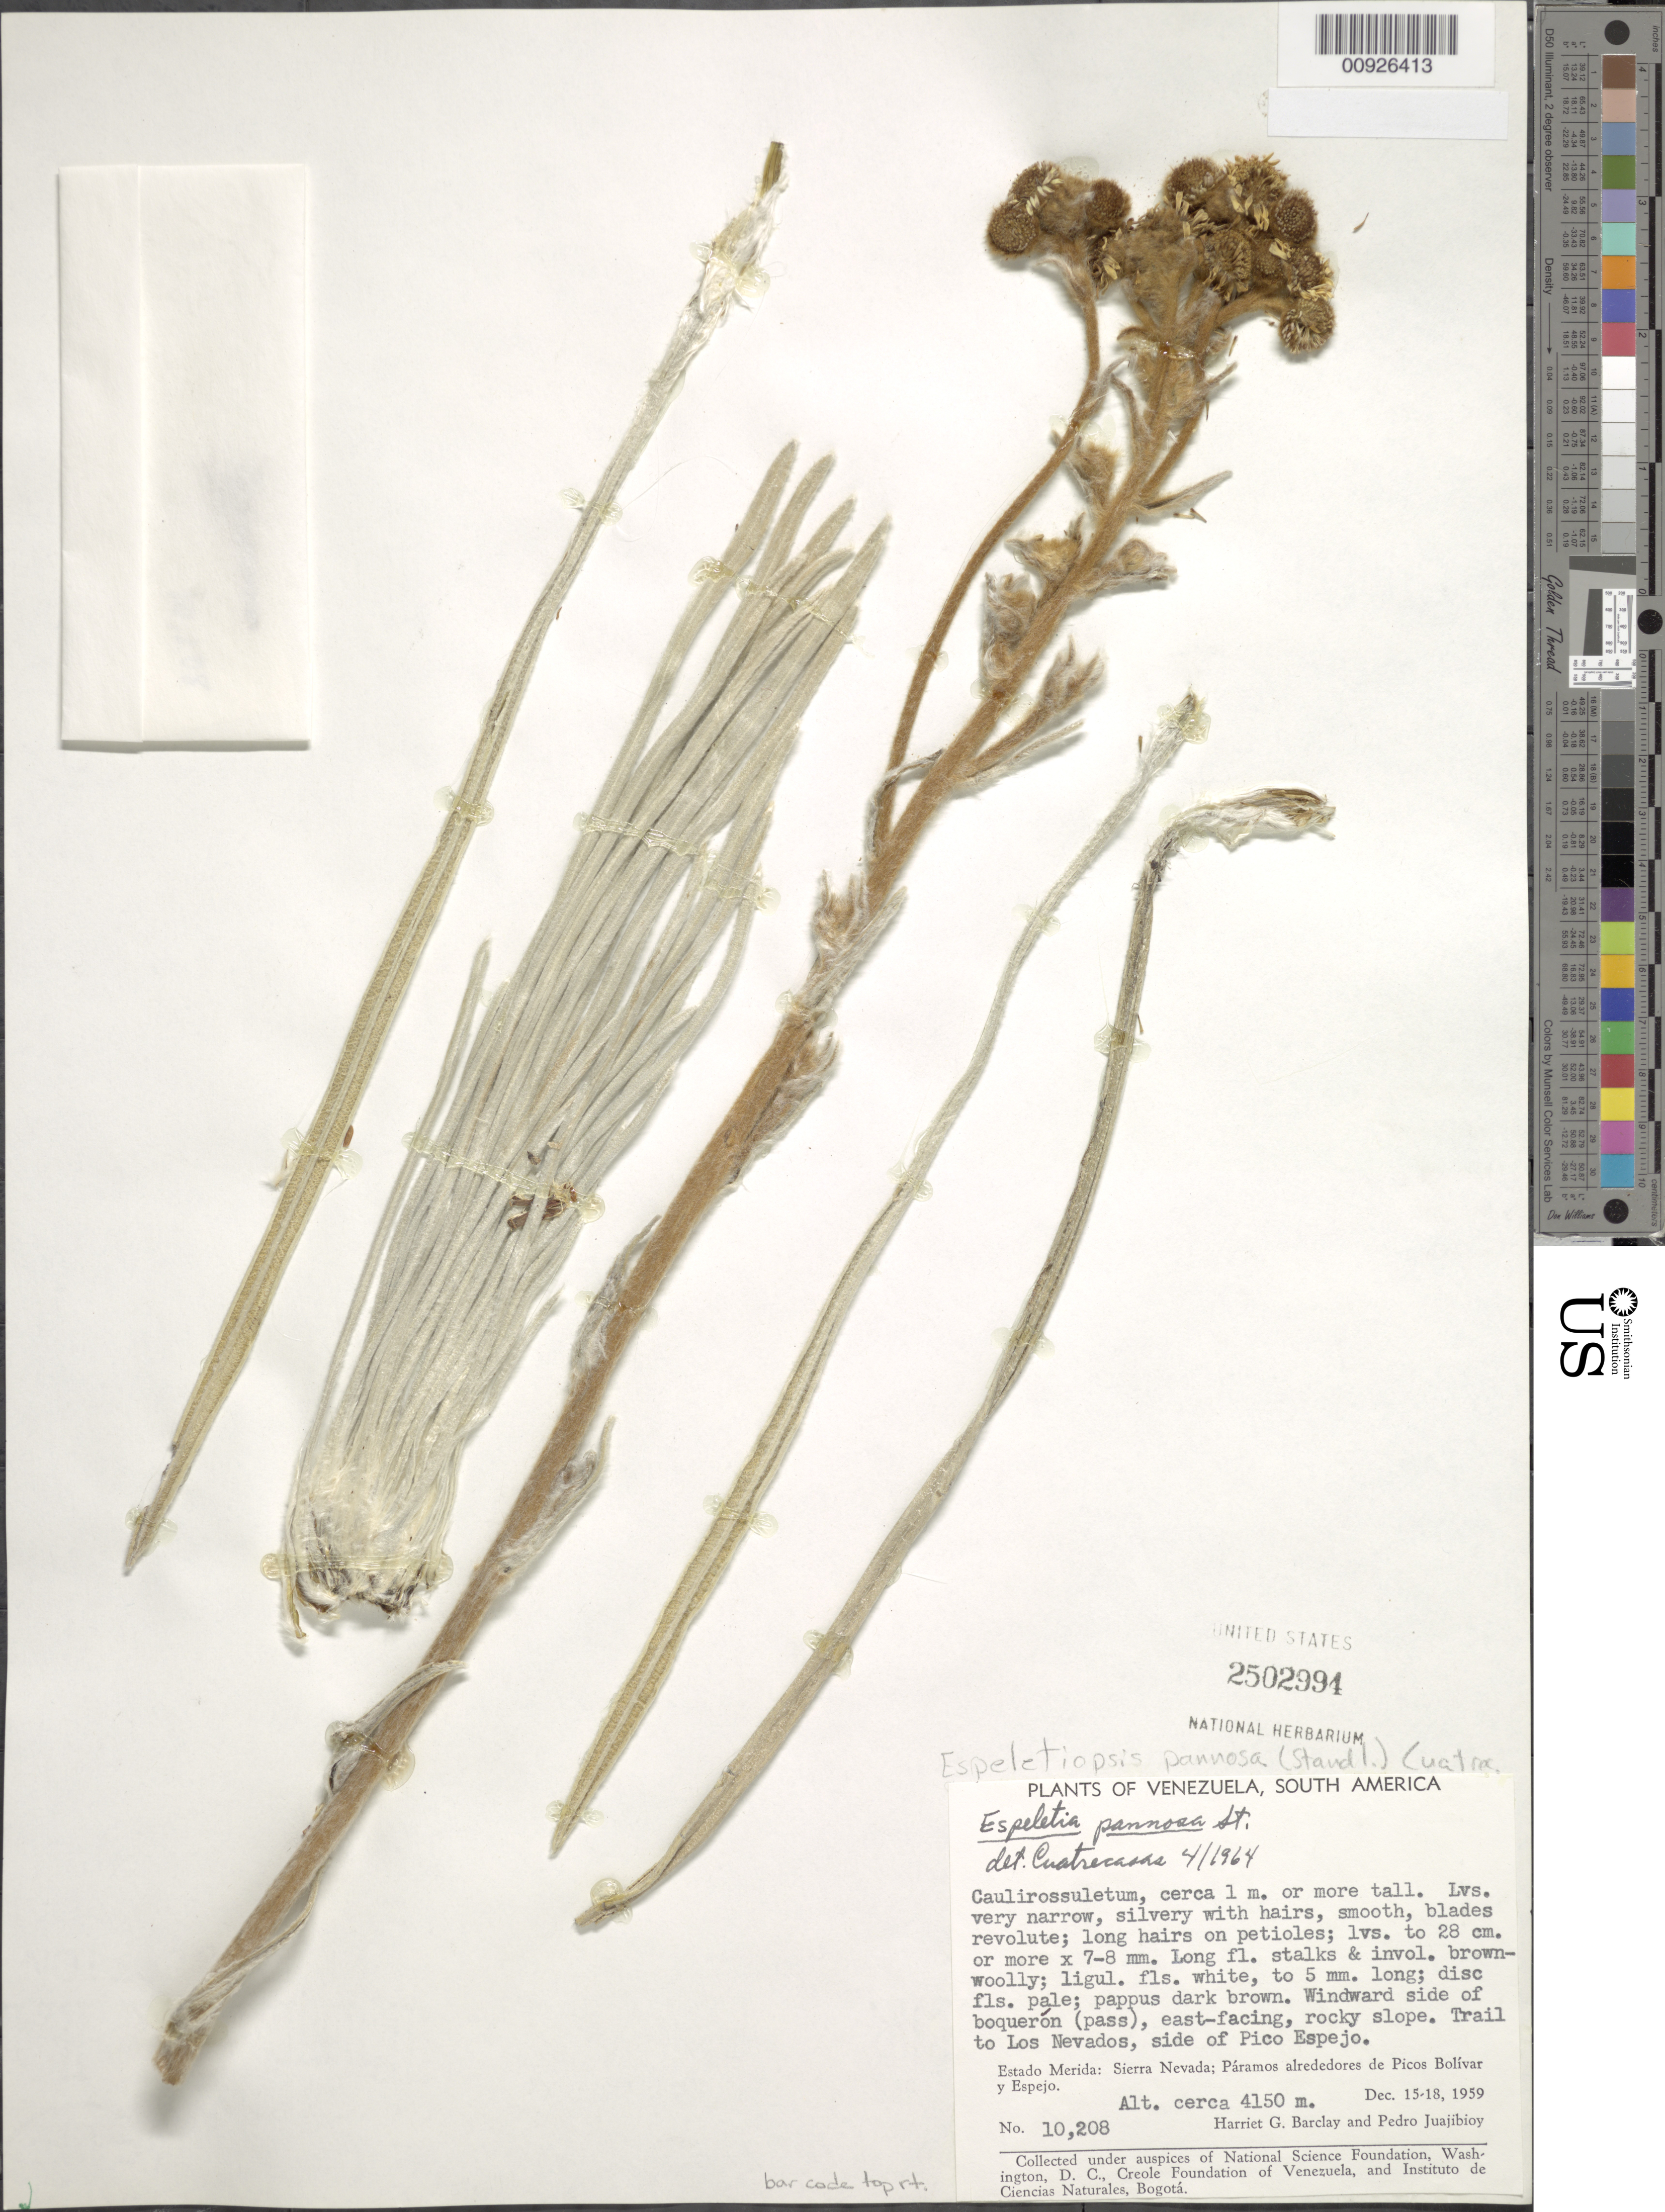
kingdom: Plantae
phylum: Tracheophyta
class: Magnoliopsida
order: Asterales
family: Asteraceae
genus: Espeletiopsis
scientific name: Espeletiopsis pannosa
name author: (Standl.) Cuatrec.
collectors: H. G. Barclay & P. Juajibioy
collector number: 10208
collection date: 1959-12-17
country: Venezuela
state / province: Mérida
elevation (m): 4050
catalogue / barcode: US 2502994